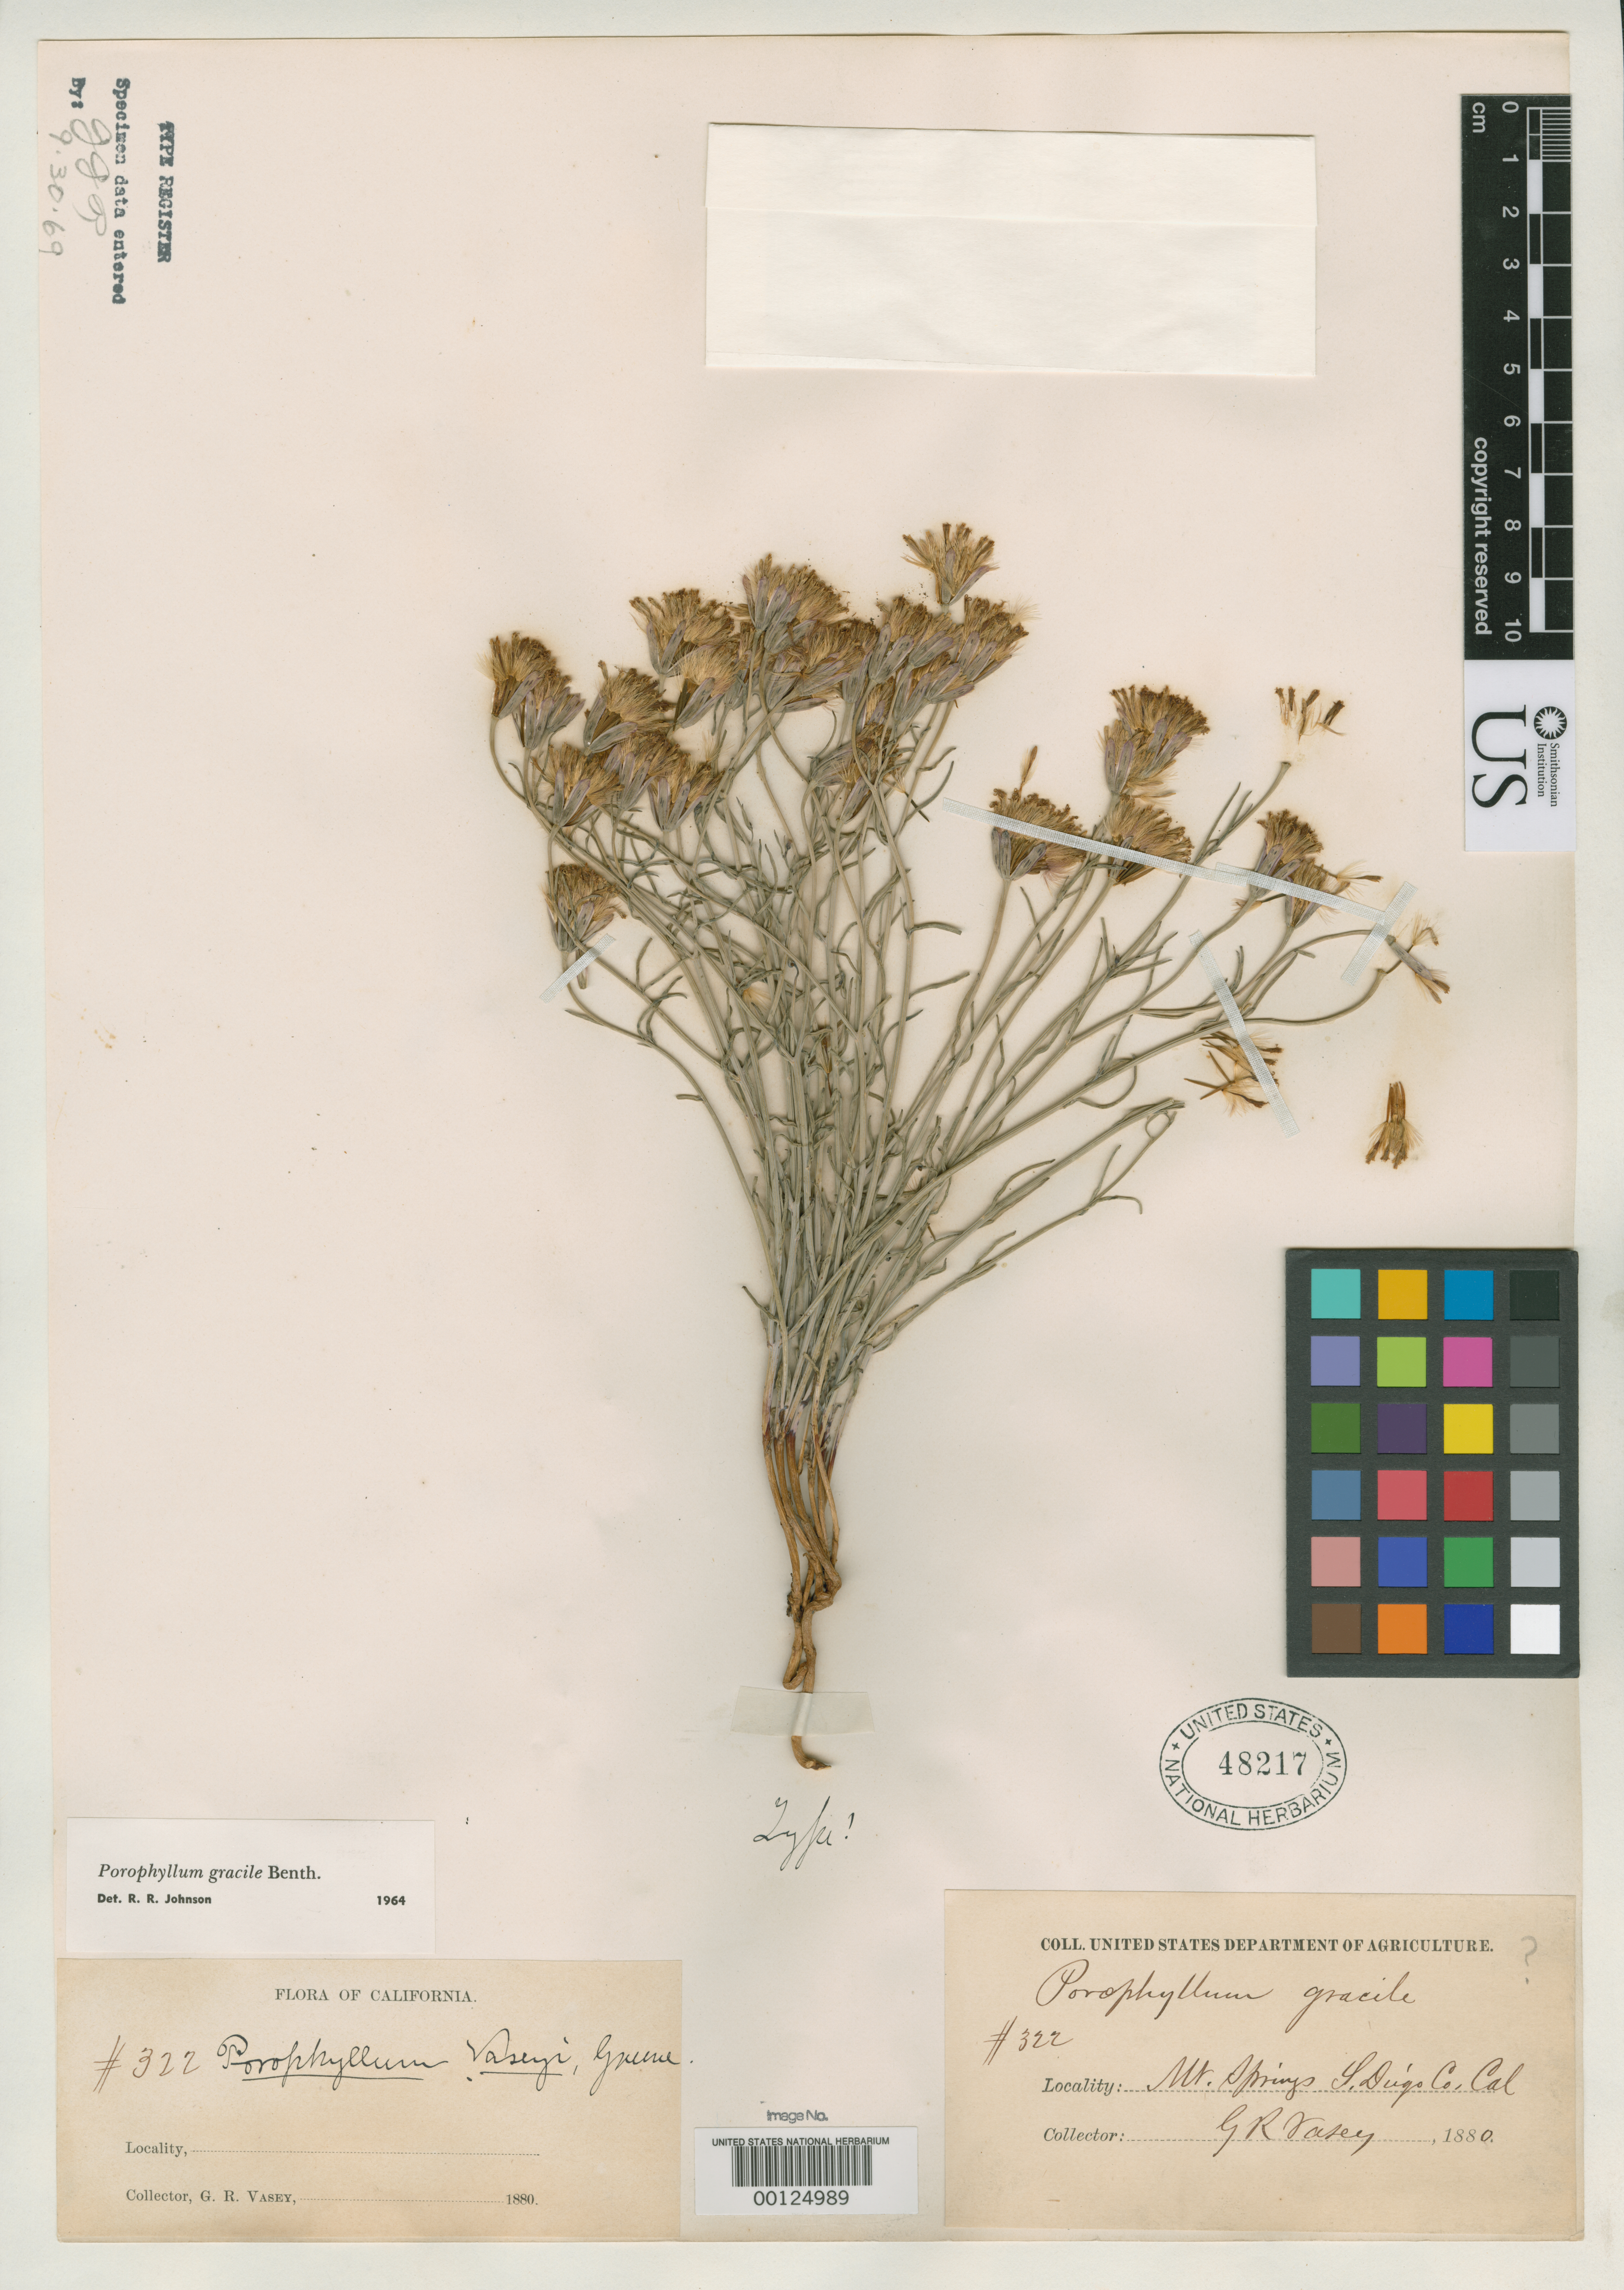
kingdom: Plantae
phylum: Tracheophyta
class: Magnoliopsida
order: Asterales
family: Asteraceae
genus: Porophyllum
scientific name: Porophyllum vaseyi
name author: Greene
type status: Possible Isotype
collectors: G. R. Vasey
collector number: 322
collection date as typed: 1880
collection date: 1880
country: United States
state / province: California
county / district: San Diego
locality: Above Colorado Desert, Mountain Springs.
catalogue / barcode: US 48217